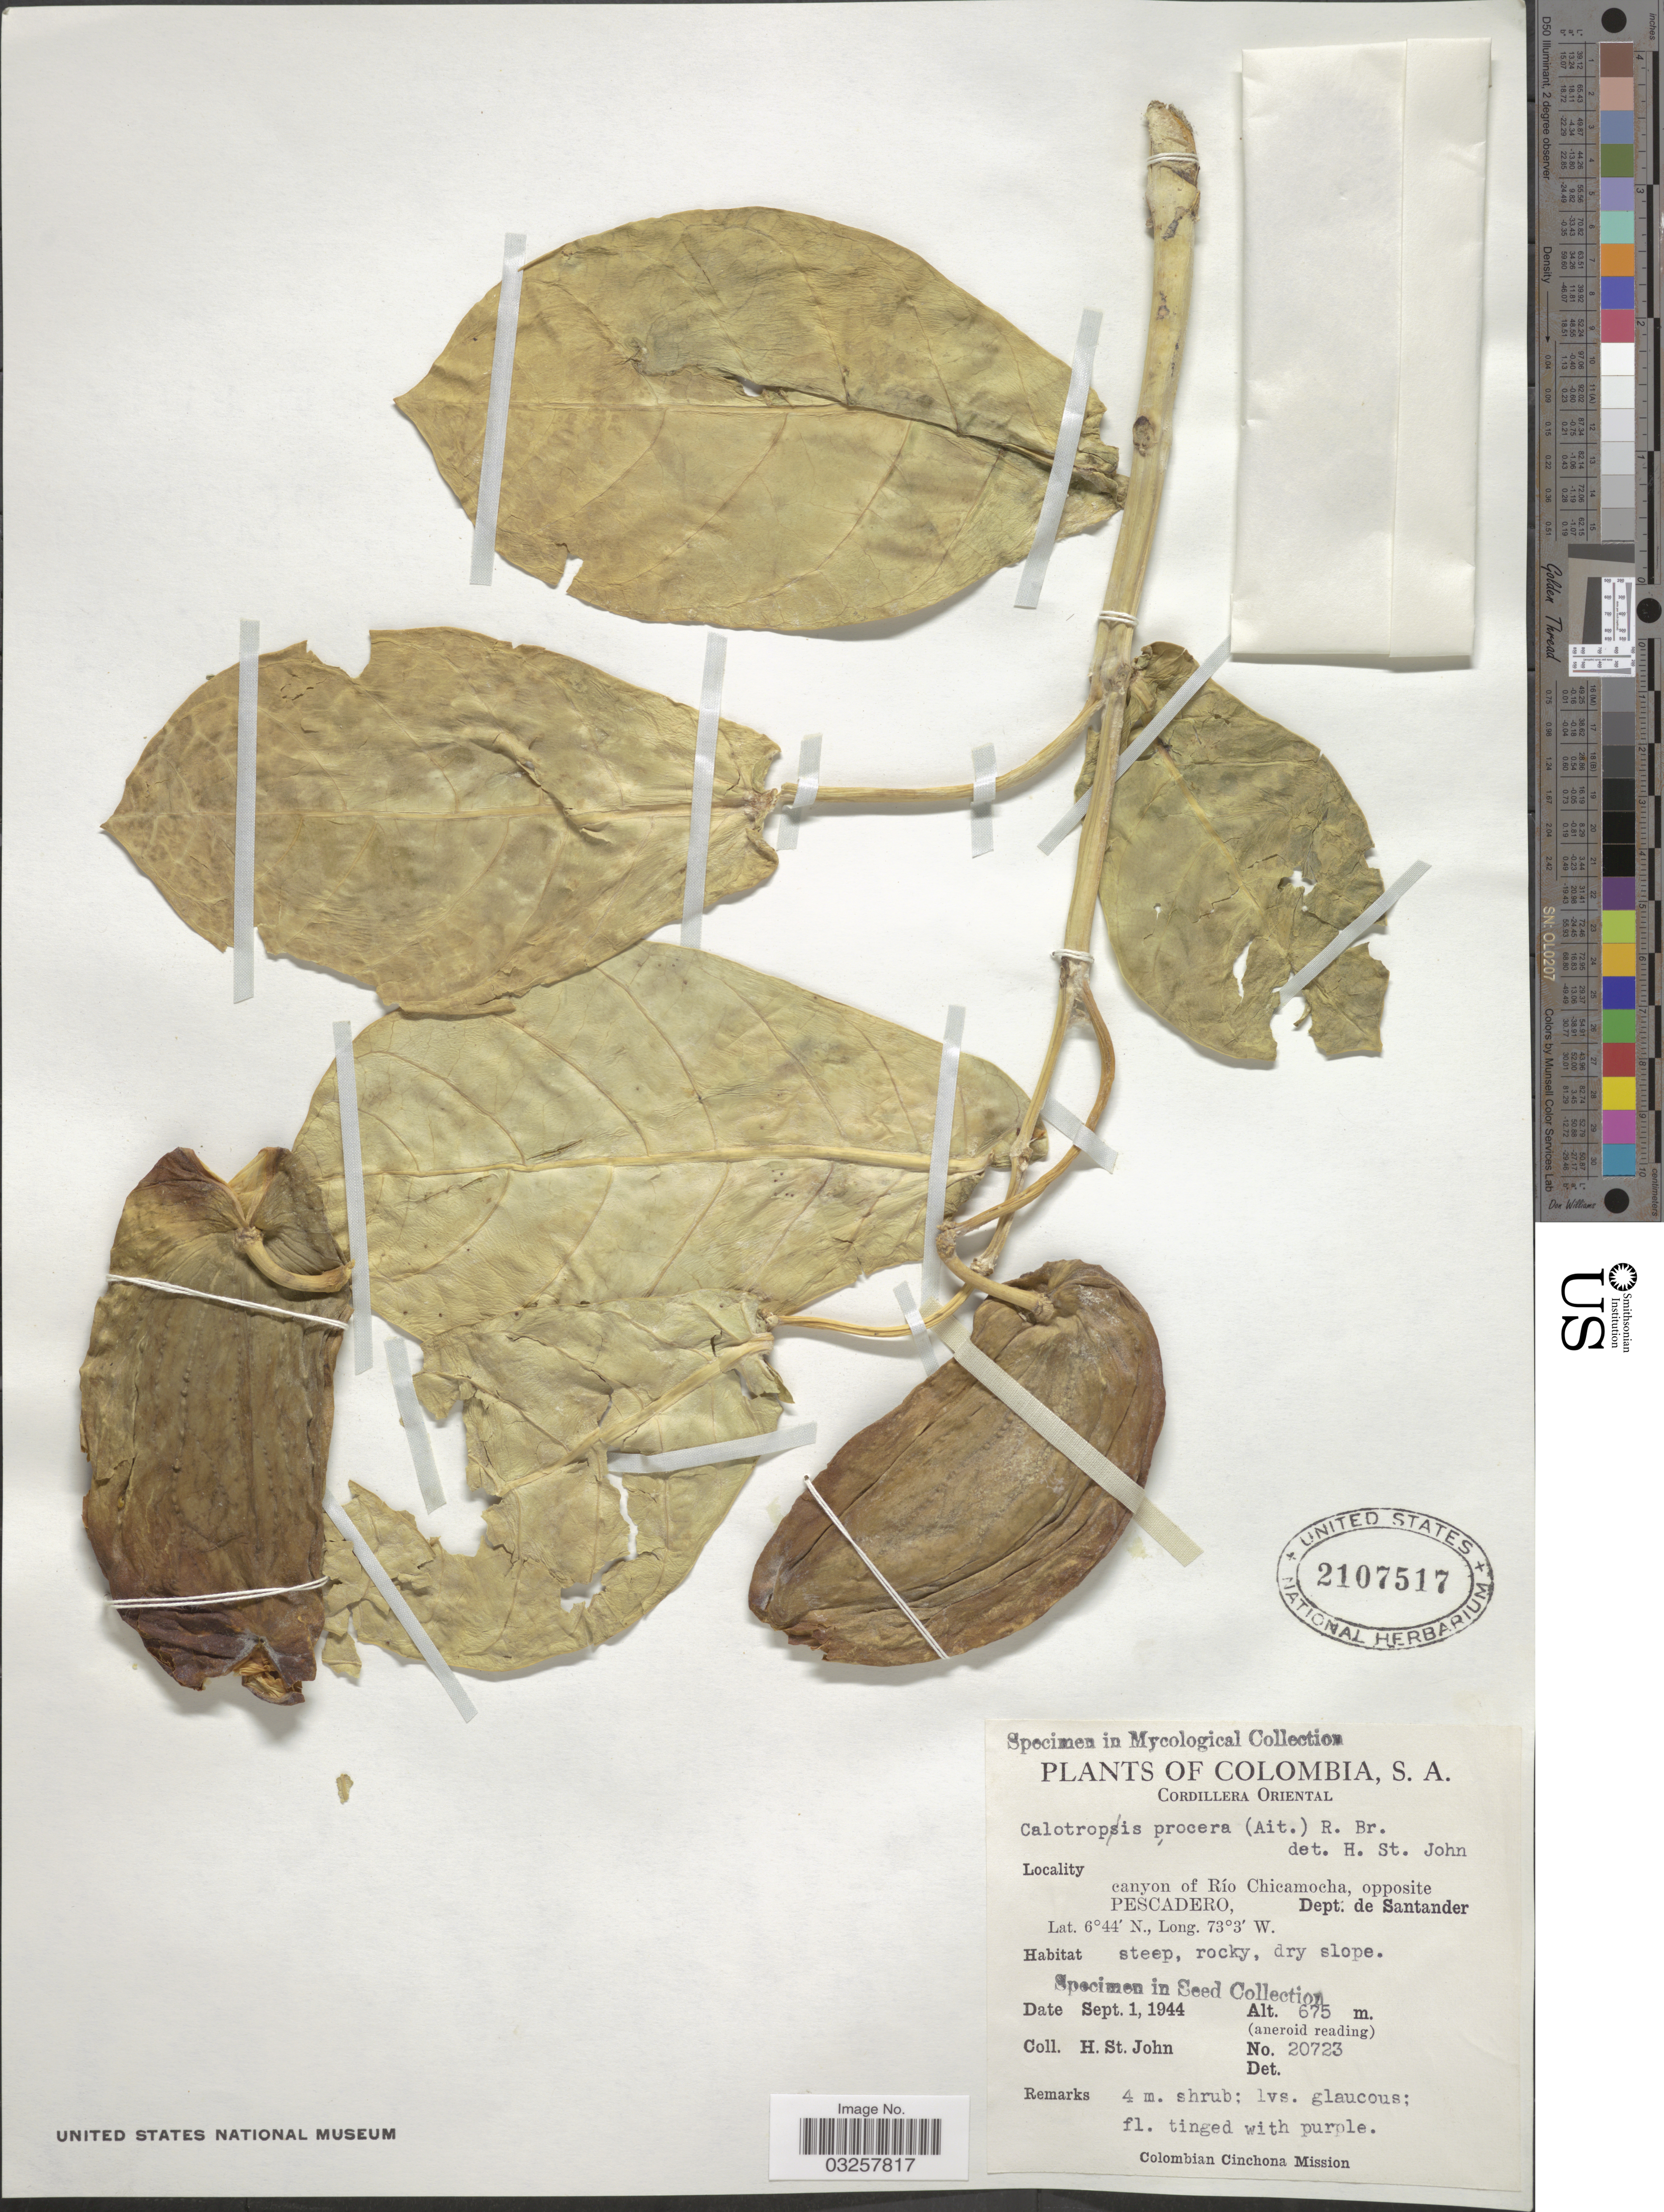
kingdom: Plantae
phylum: Tracheophyta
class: Magnoliopsida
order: Gentianales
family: Apocynaceae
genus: Calotropis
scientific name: Calotropis procera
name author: (Aiton) W.T. Aiton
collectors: H. St. John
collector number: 20723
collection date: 1944-09-01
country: Colombia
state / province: Santander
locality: Cordillera Oriental. Canyon of Río Chicamocha, opposite Pescadero, Dept. de Santander.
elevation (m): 675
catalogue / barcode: US 2107517